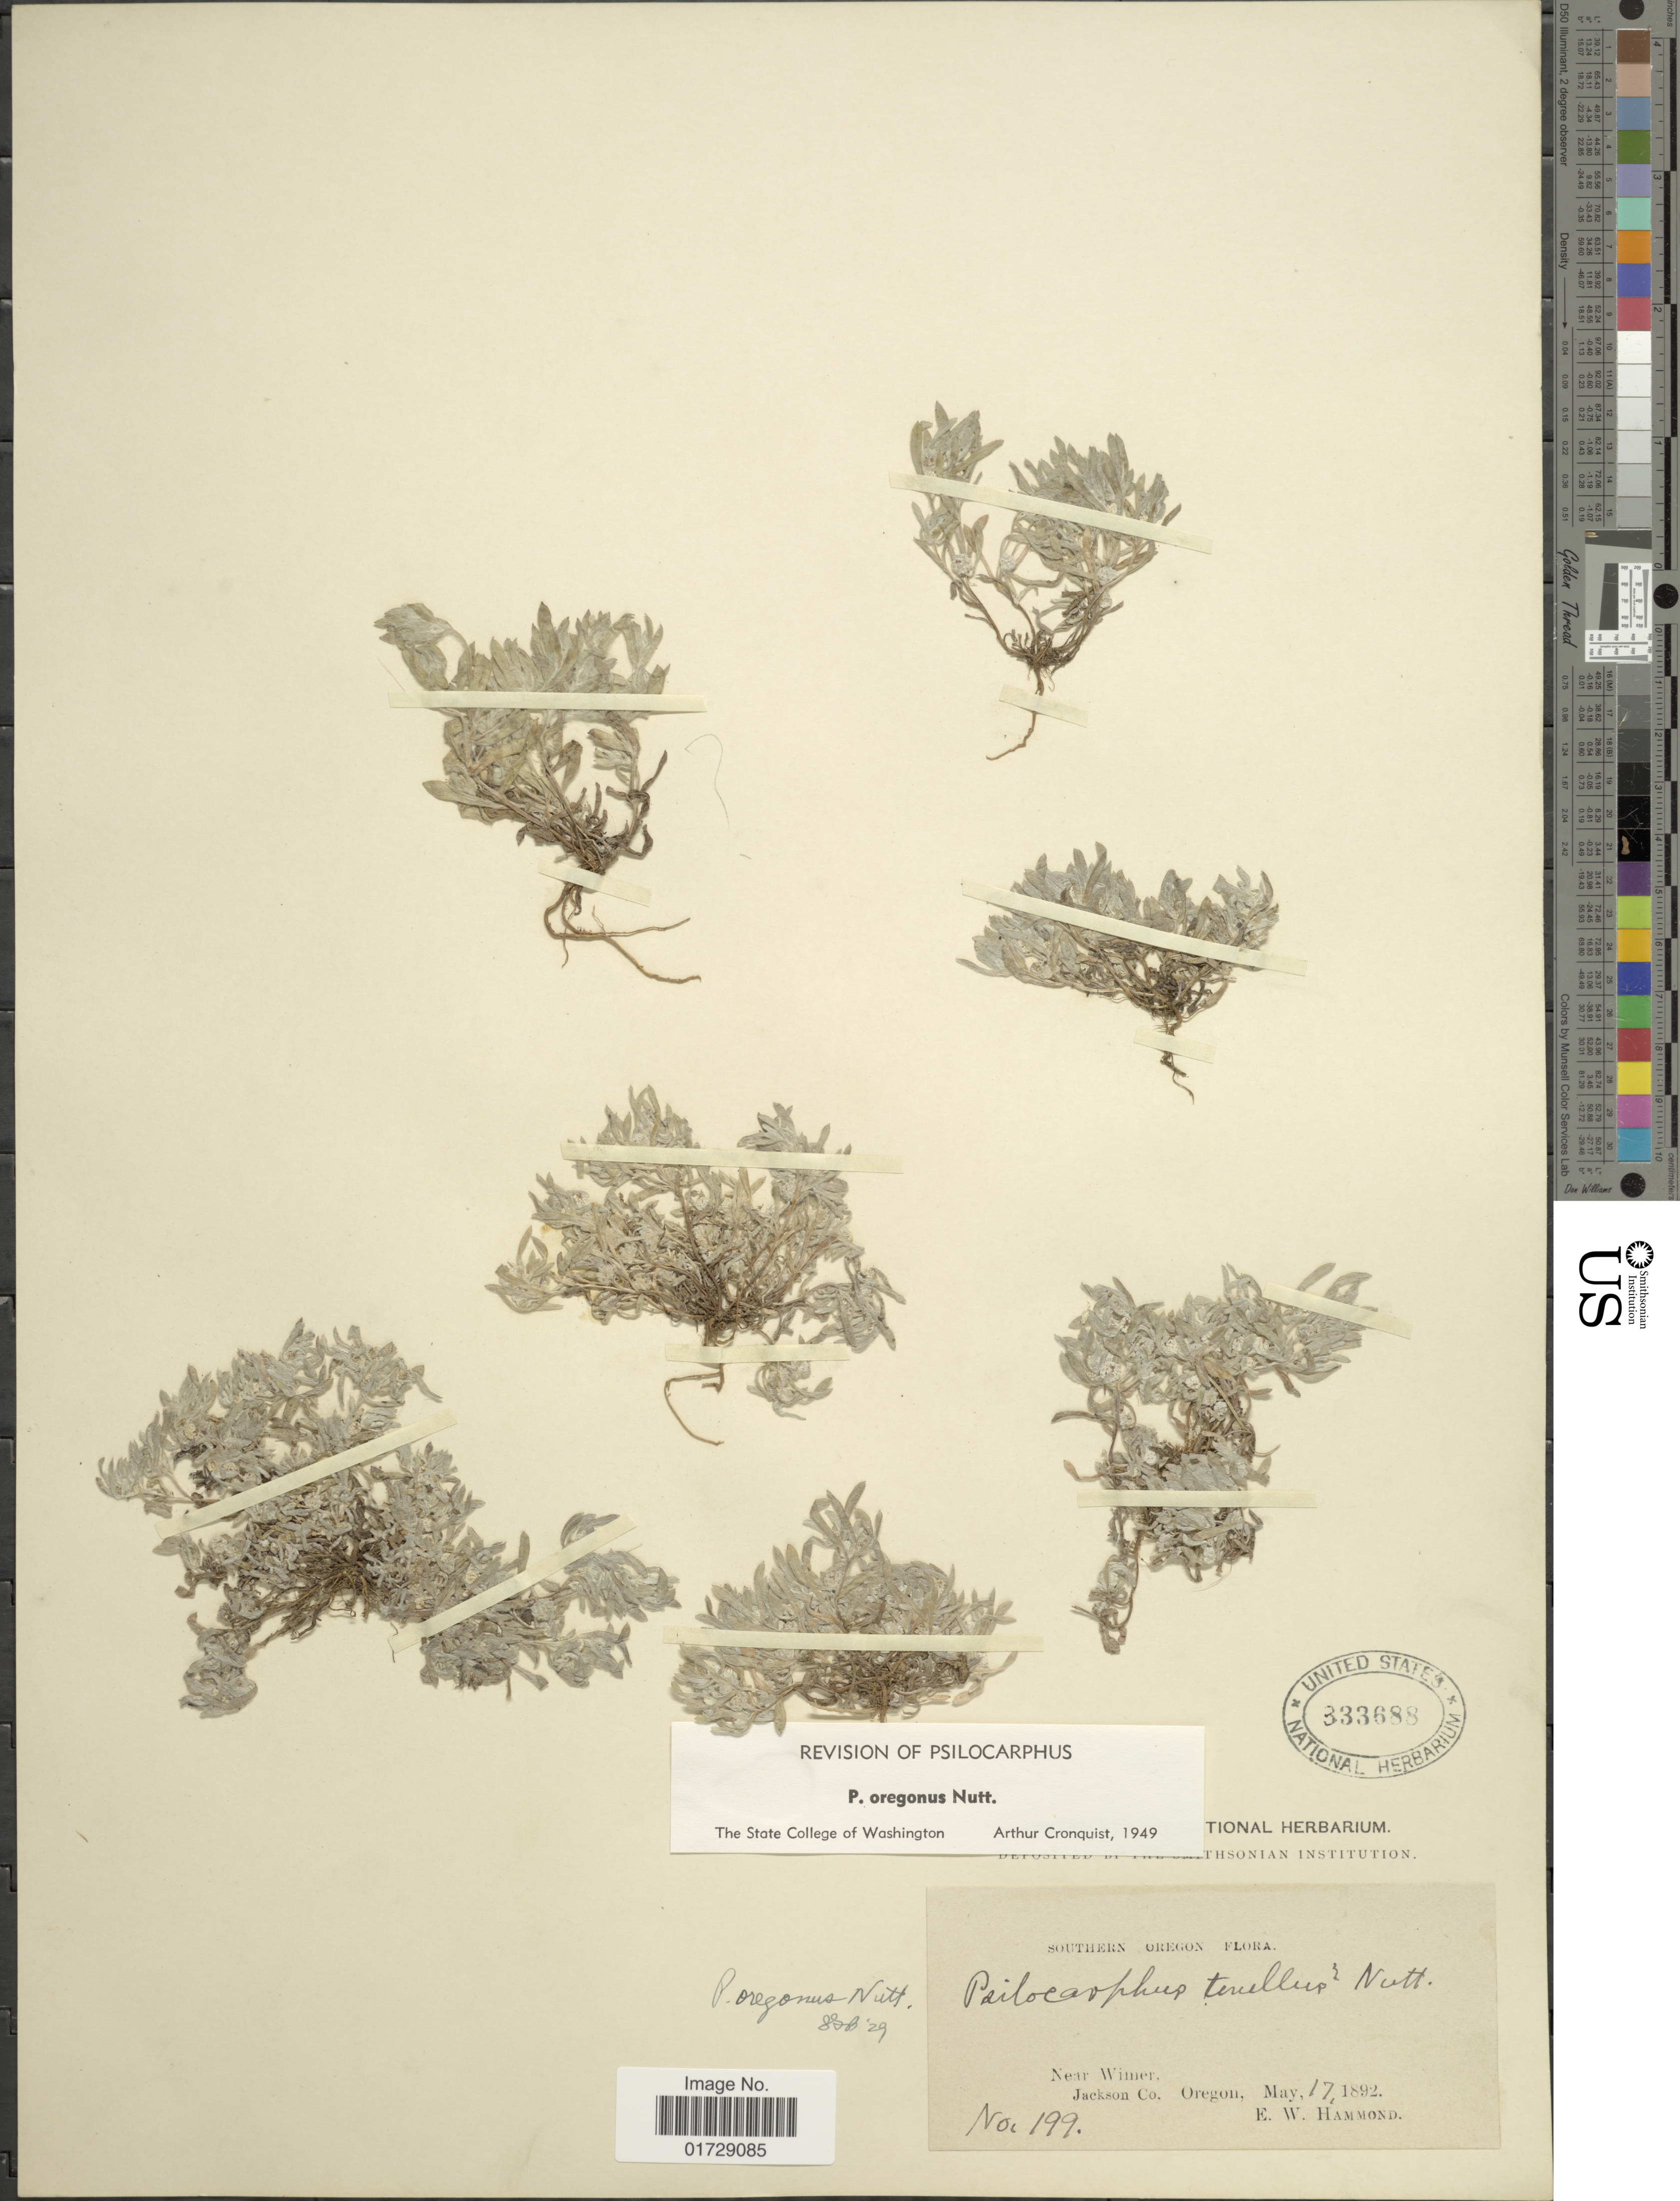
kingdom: Plantae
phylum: Tracheophyta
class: Magnoliopsida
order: Asterales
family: Asteraceae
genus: Psilocarphus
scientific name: Psilocarphus oregonus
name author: Nutt.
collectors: E. Hammond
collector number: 199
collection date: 1892-05-17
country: United States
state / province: Oregon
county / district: Jackson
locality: Southern Oregon, Near Wimer, Jackson Co.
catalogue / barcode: US 333688